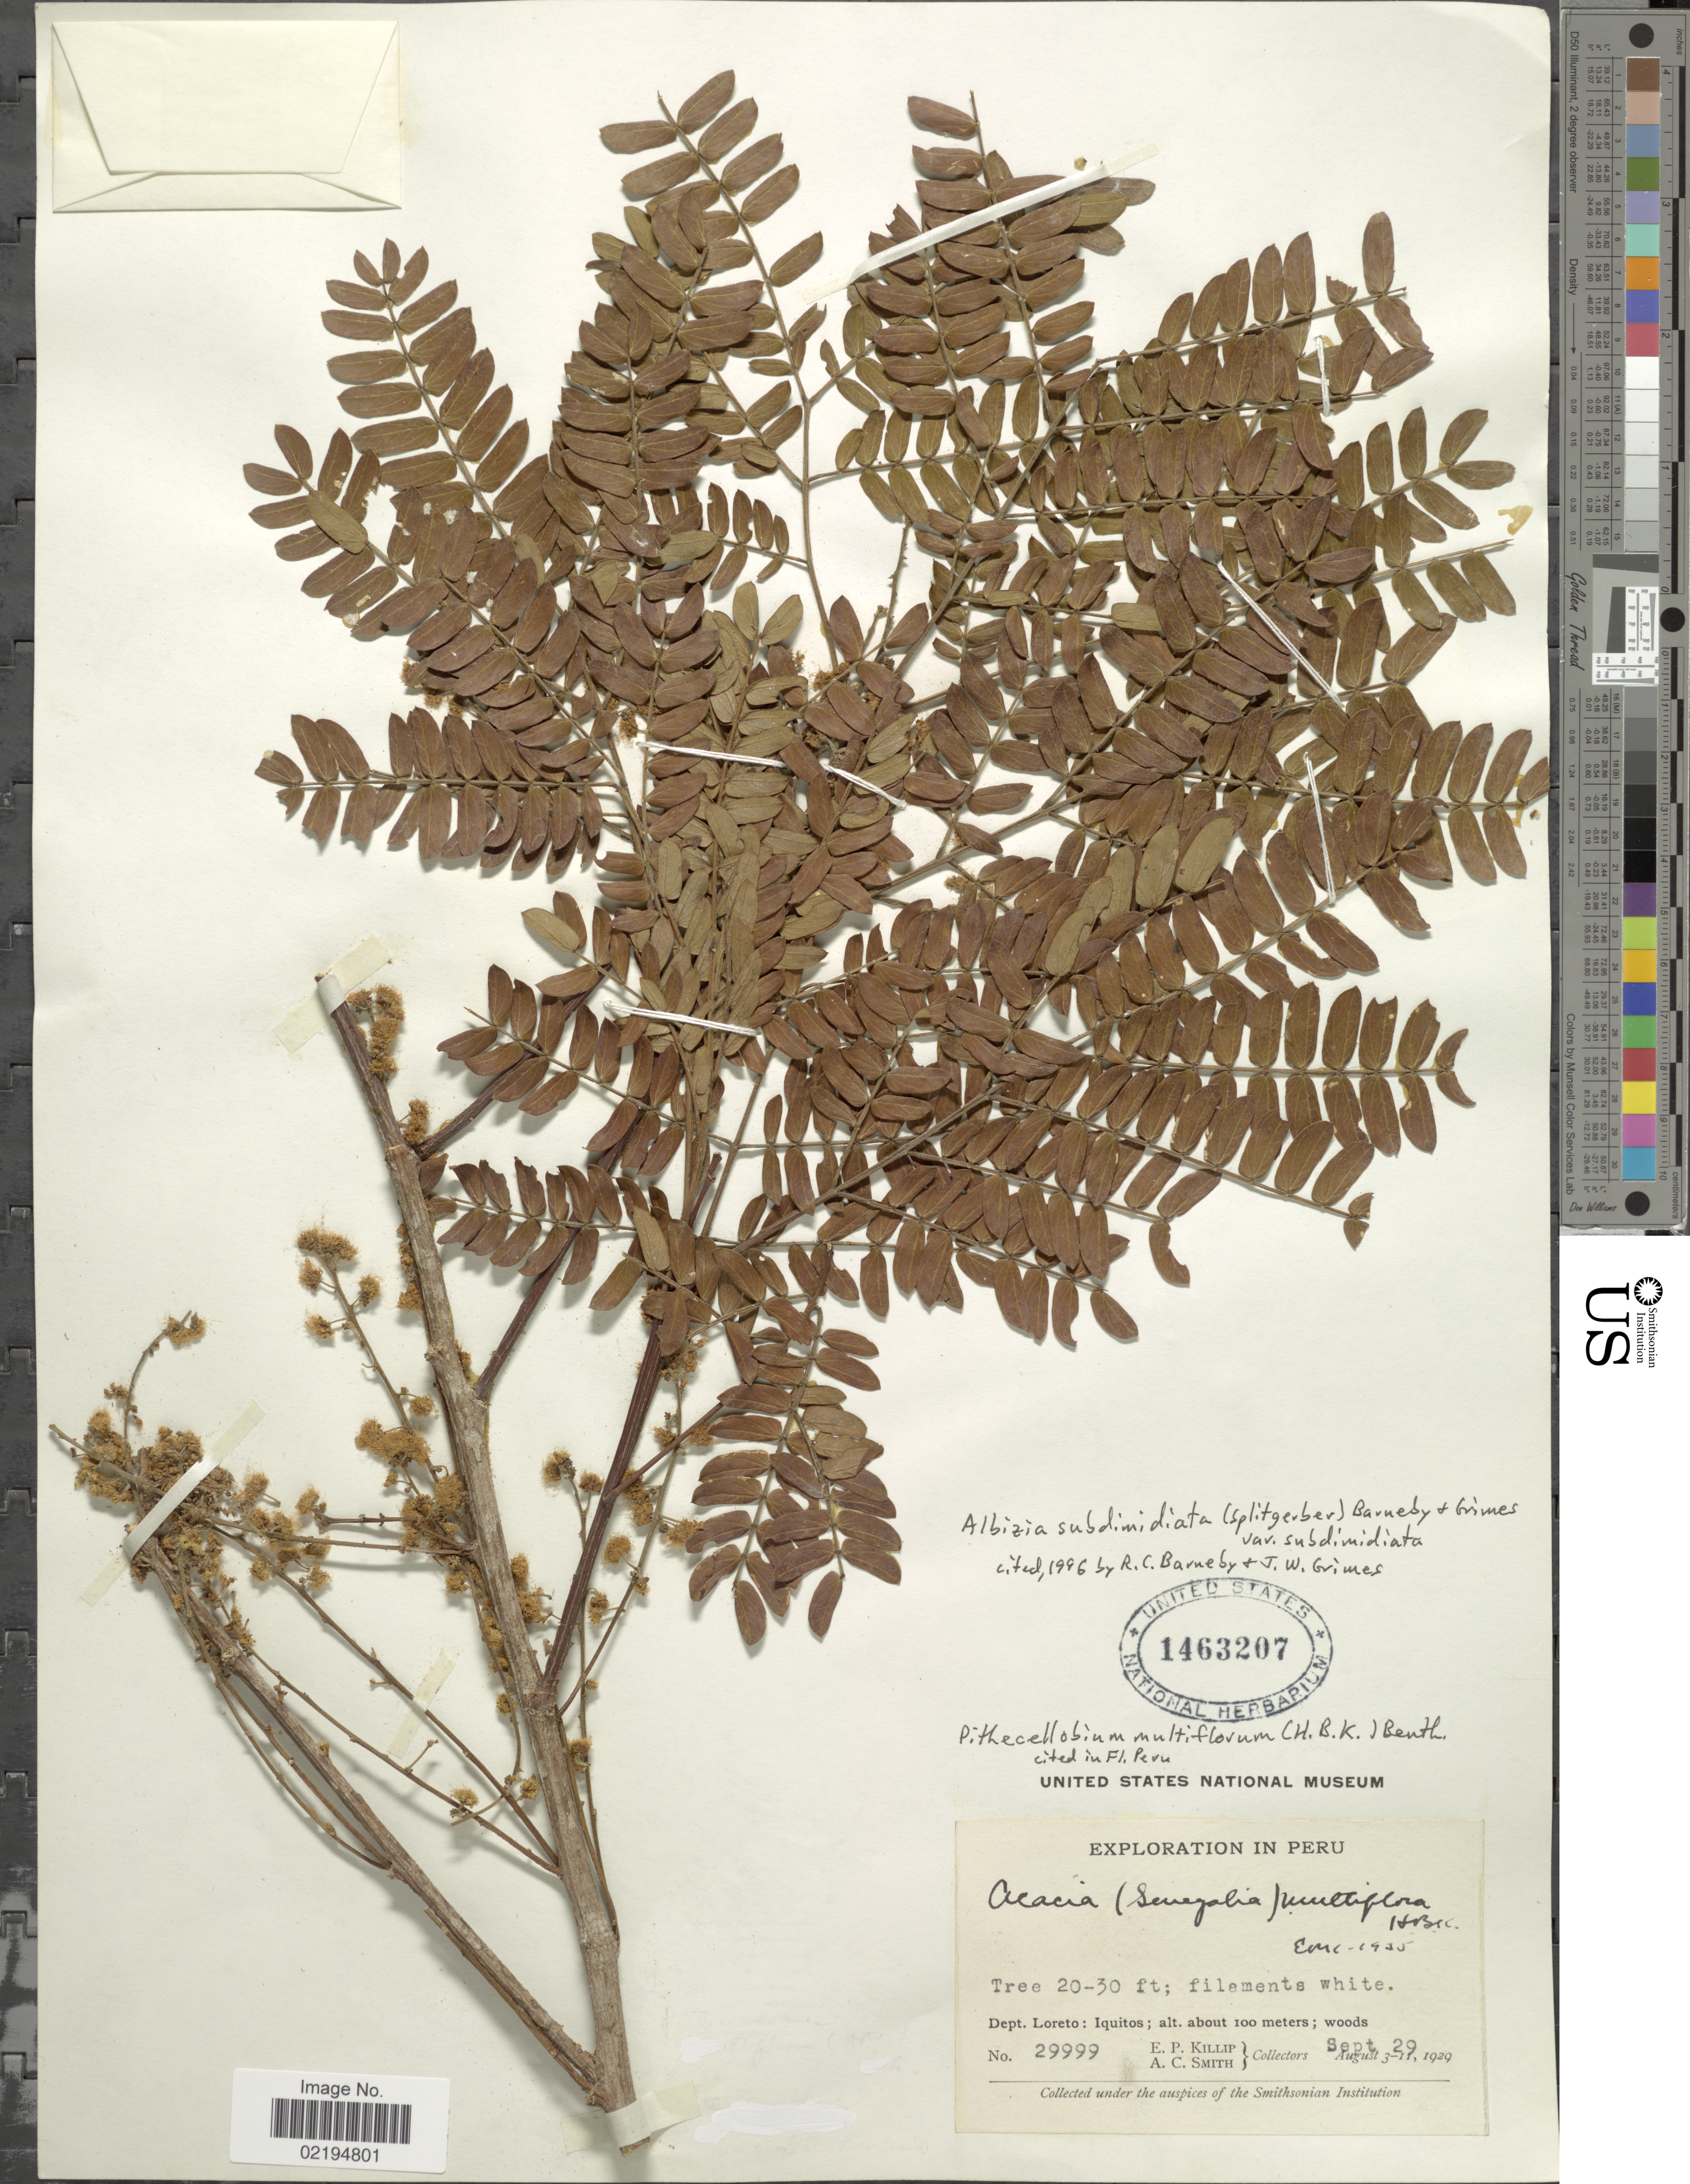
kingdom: Plantae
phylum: Tracheophyta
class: Magnoliopsida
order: Fabales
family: Fabaceae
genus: Pseudalbizzia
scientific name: Pseudalbizzia subdimidiata var. subdimidiata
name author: (Splitg.) Koenen & Duno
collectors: E. P. Killip & A. C. Smith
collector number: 29999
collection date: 1929-09-29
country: Peru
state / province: Loreto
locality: Iquitos; woods.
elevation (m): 100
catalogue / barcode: US 1463207